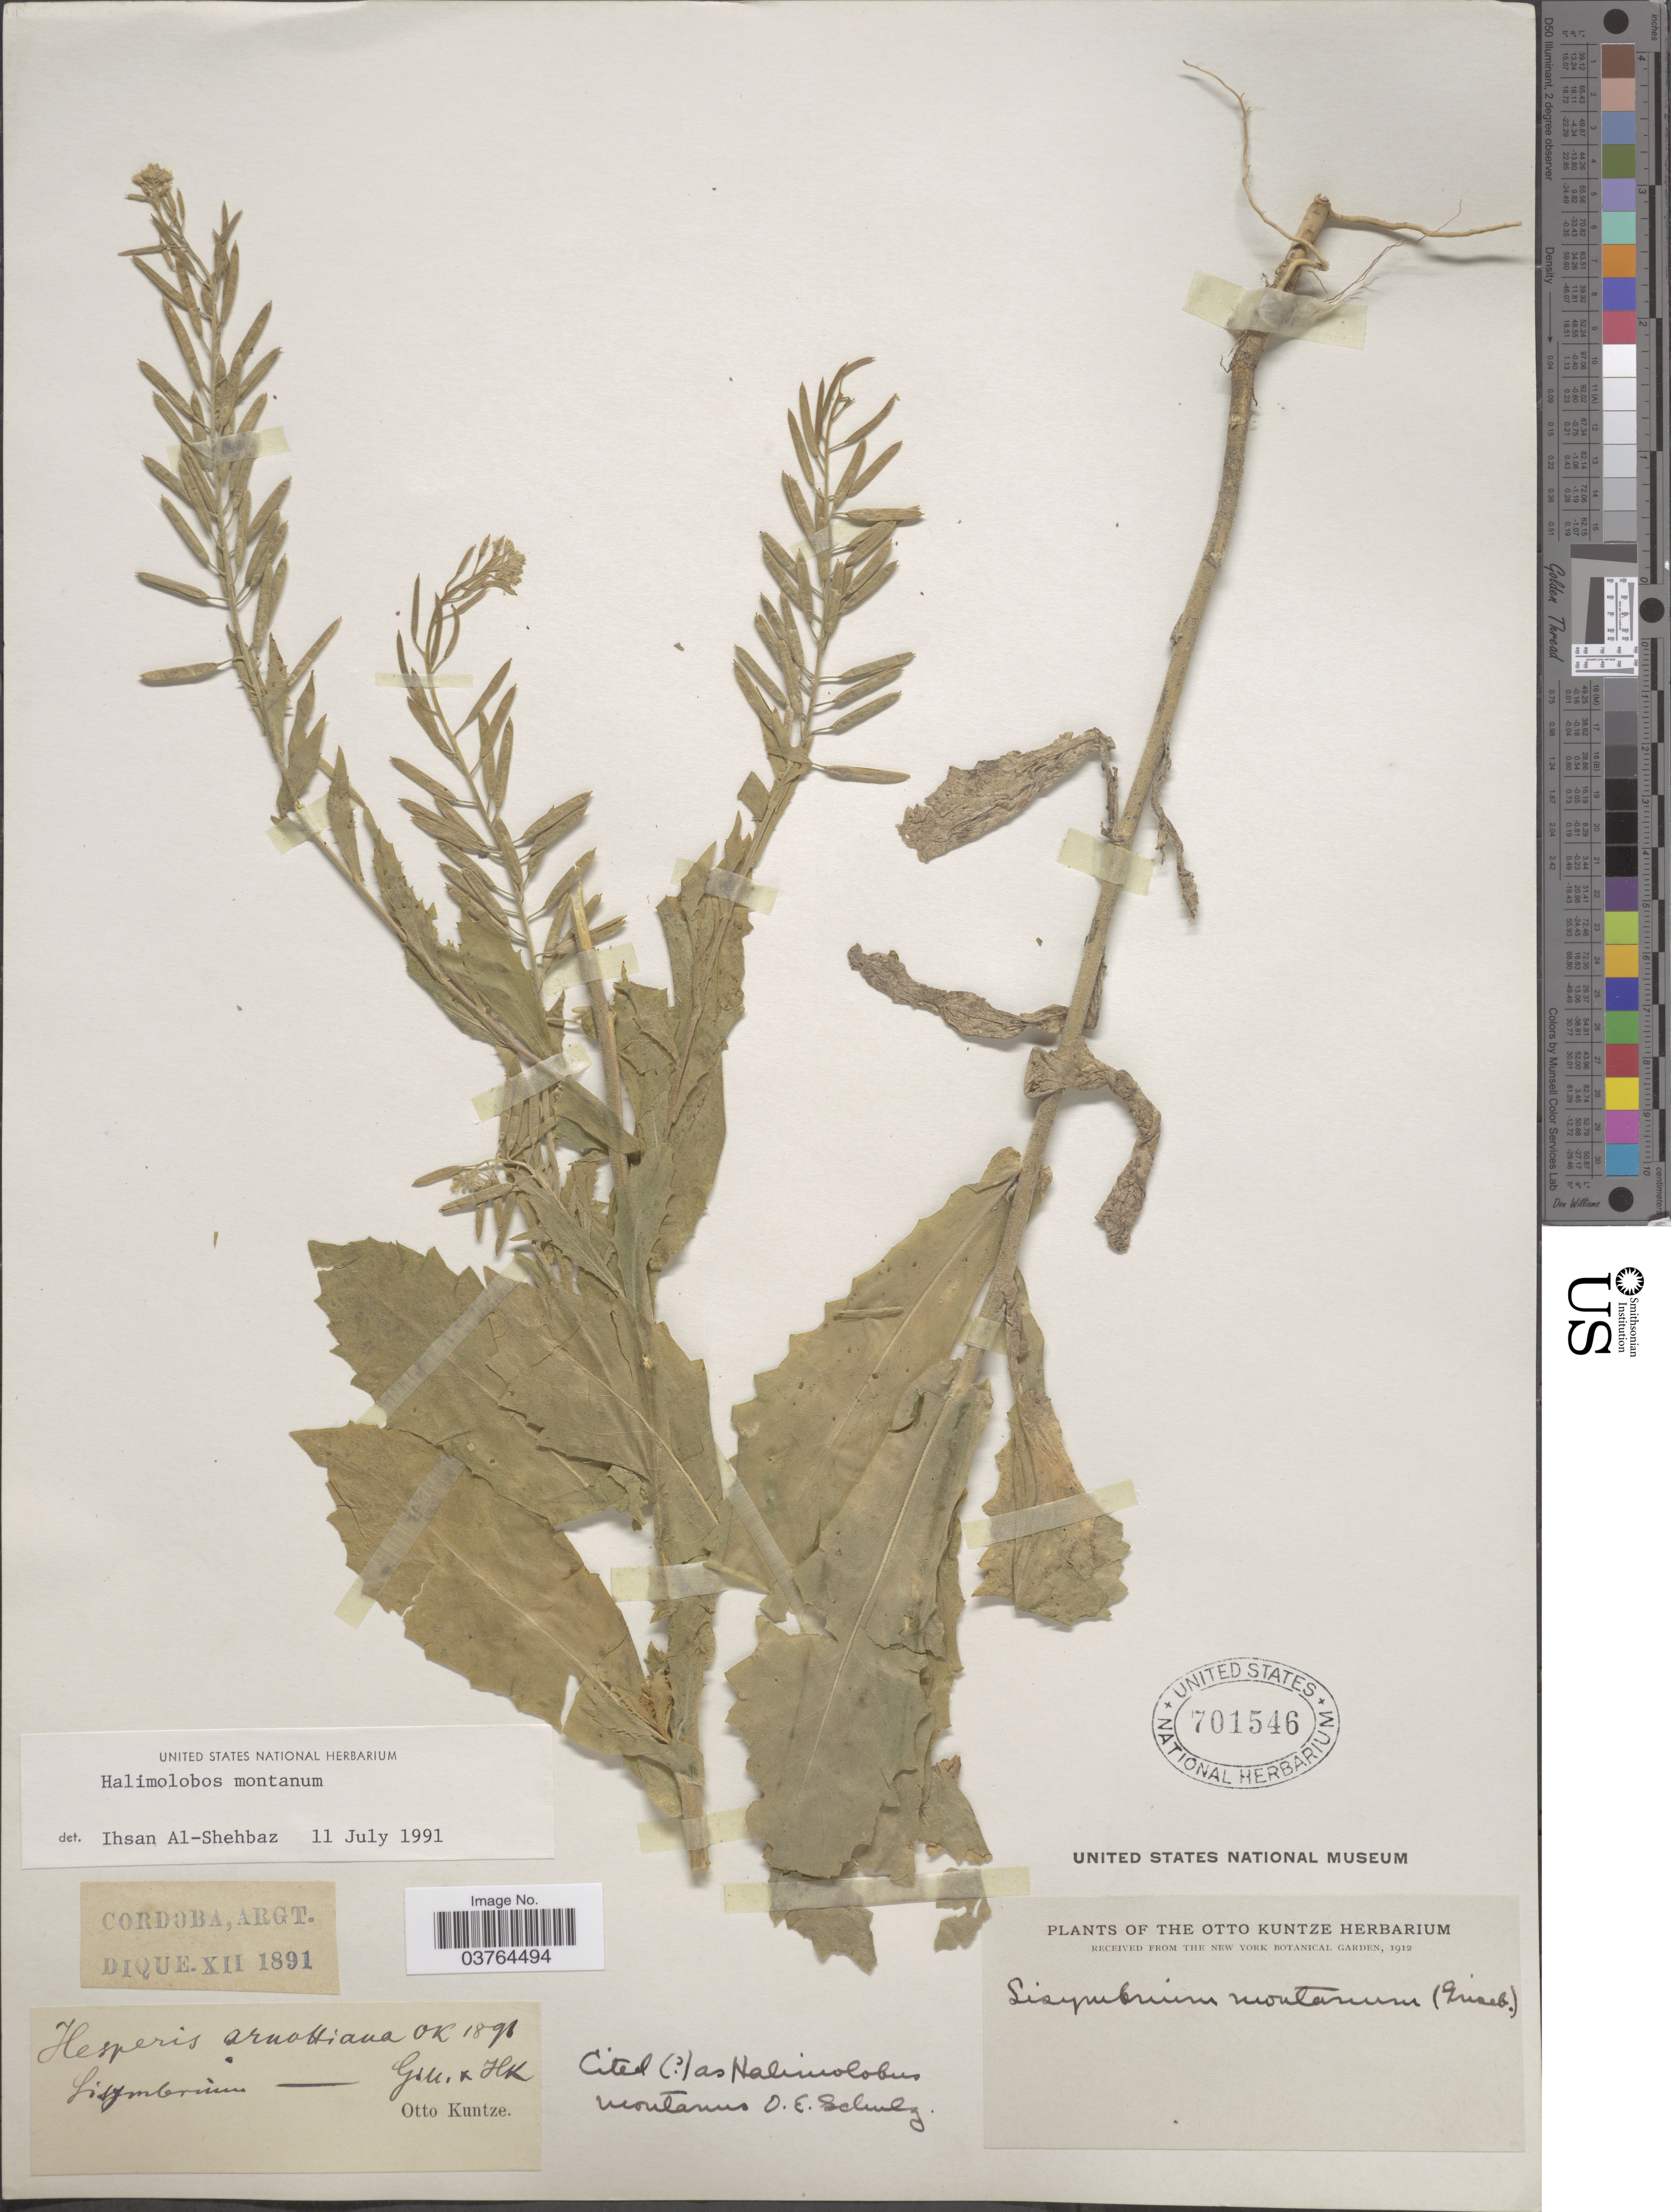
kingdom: Plantae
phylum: Tracheophyta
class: Magnoliopsida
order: Brassicales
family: Brassicaceae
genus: Exhalimolobos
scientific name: Exhalimolobos weddellii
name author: Al-Shehbaz & C.D. Bailey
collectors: C.E.O. Kuntze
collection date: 1891-12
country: Argentina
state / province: Cordoba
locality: Dique.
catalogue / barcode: US 701546